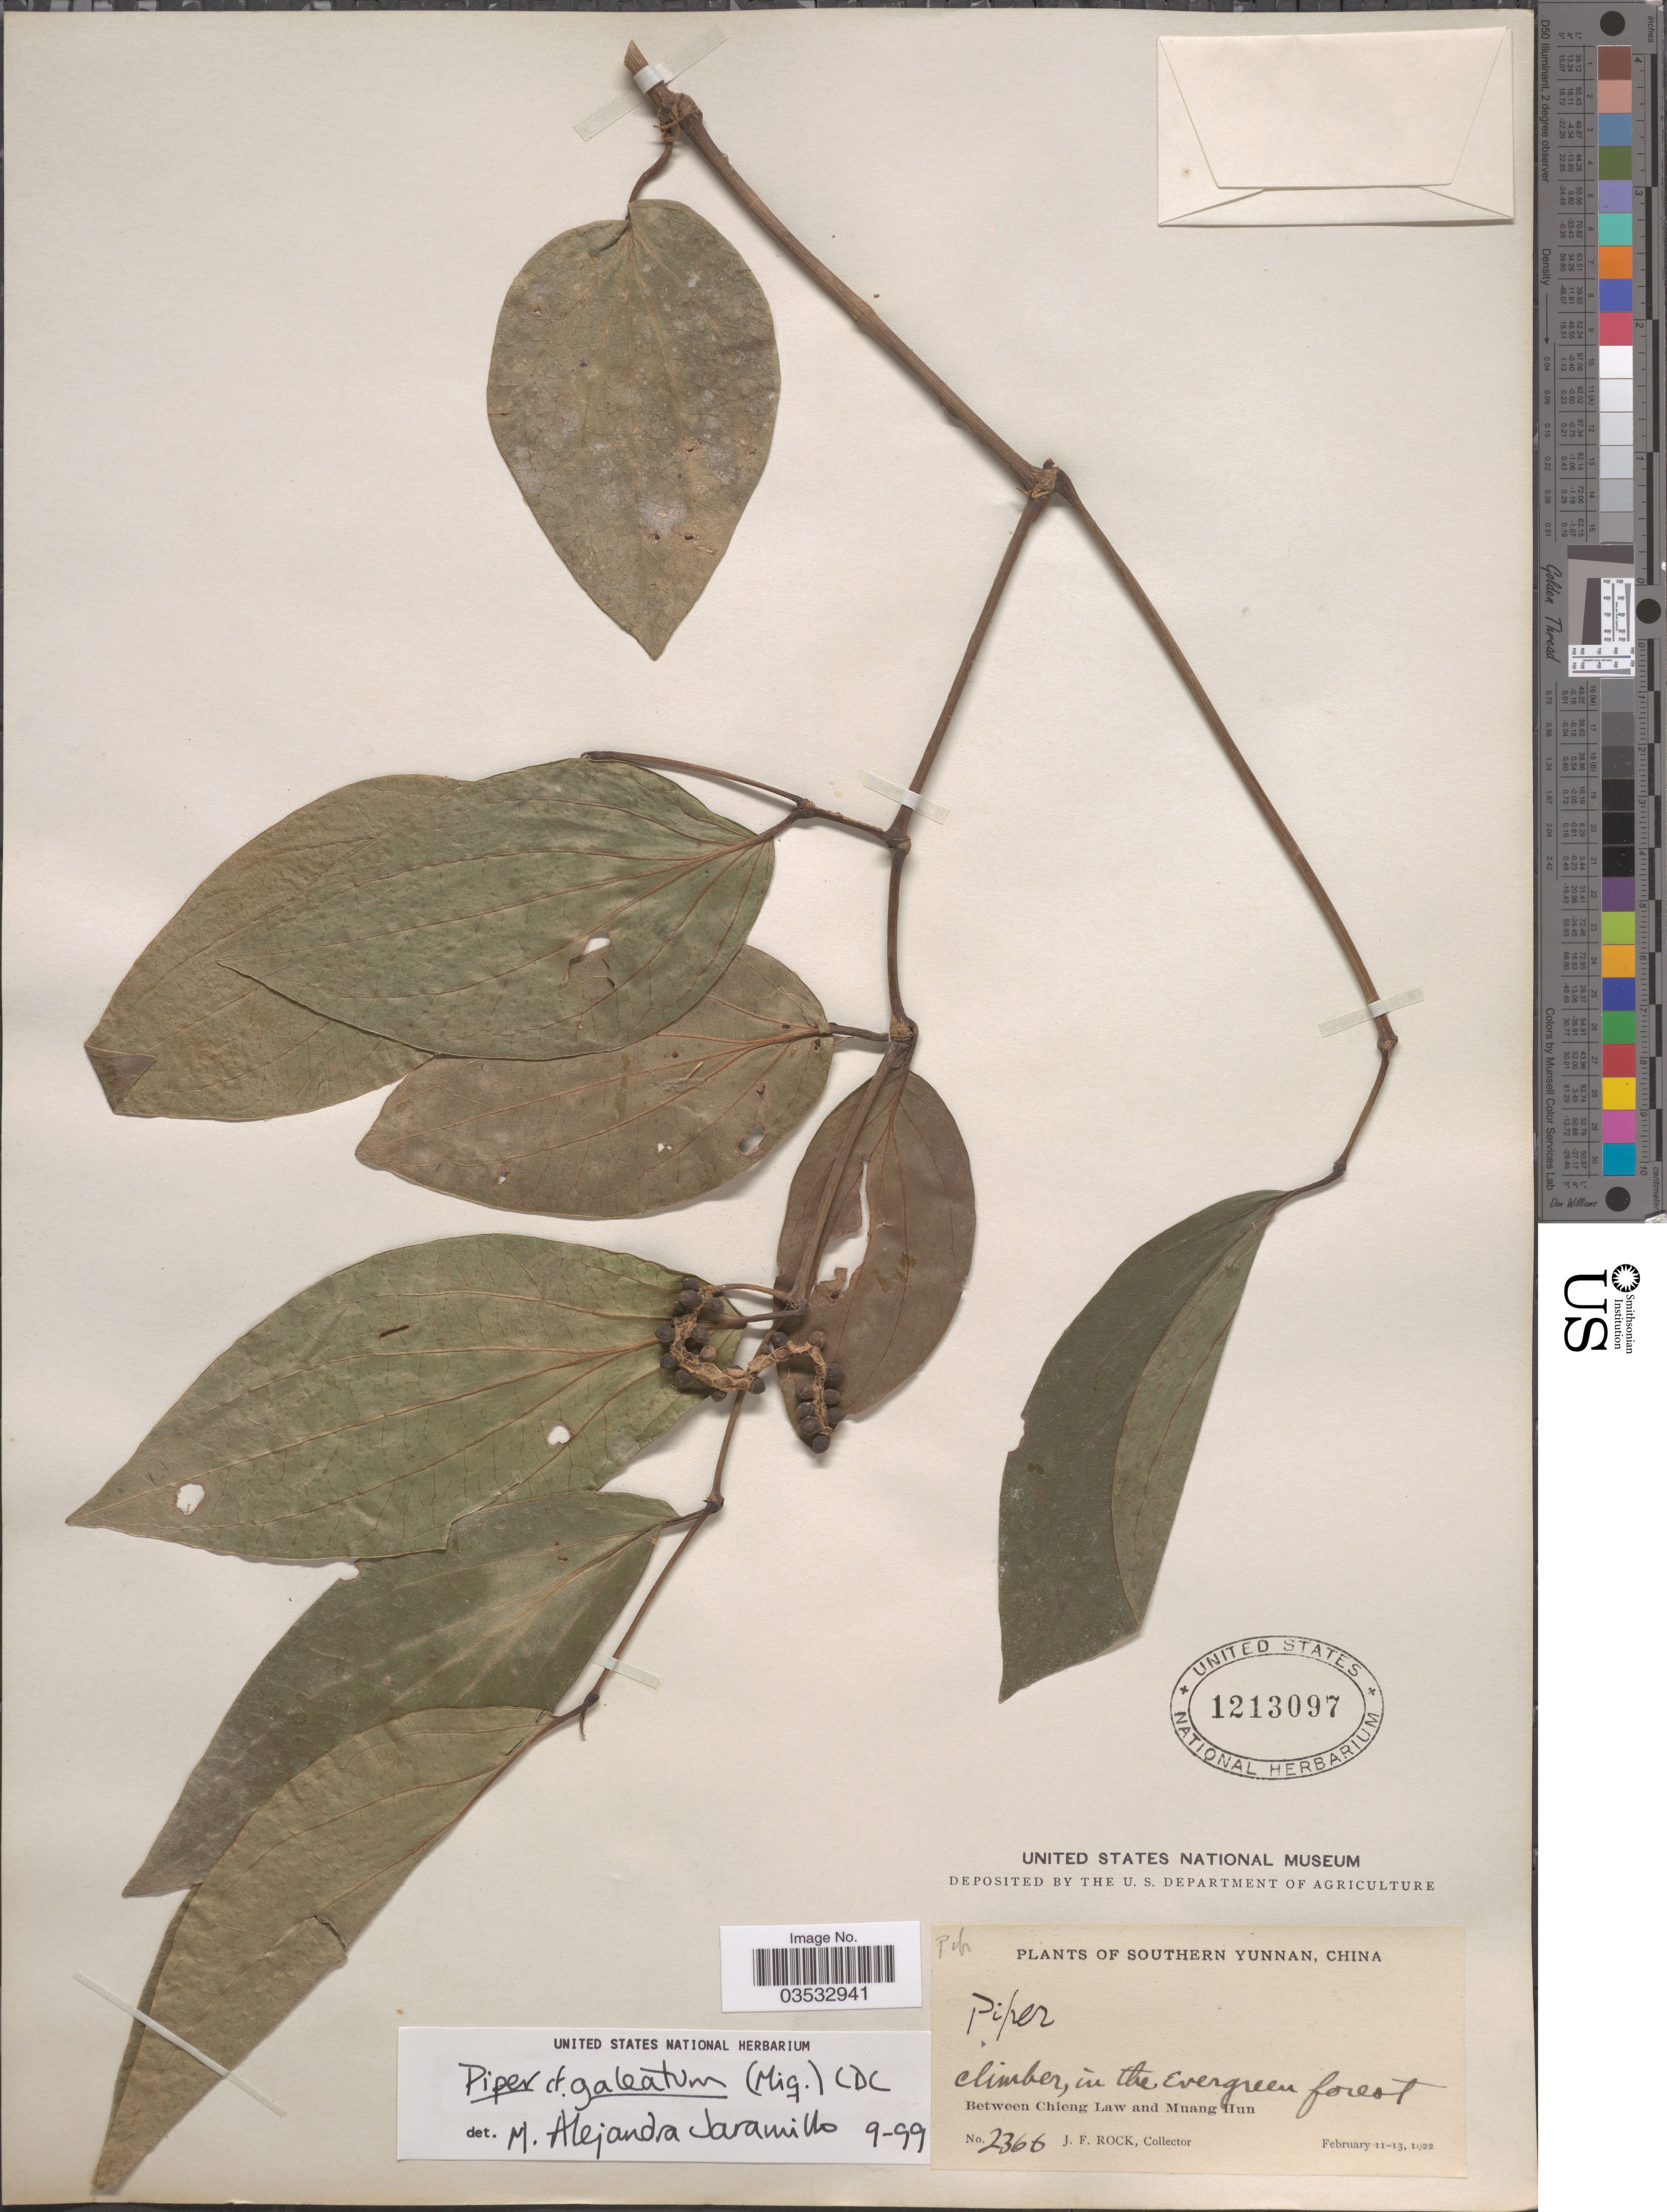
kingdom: Plantae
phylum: Tracheophyta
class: Magnoliopsida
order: Piperales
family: Piperaceae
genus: Piper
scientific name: Piper galeatum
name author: (Miq.) C. DC.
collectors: J. Rock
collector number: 2366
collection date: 1922-02-11/1922-02-13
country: China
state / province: Yunnan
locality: Southern Yunnan. Climber, in the evergreen forest. Between Chieng Law and Muang Hun.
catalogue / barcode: US 1213097